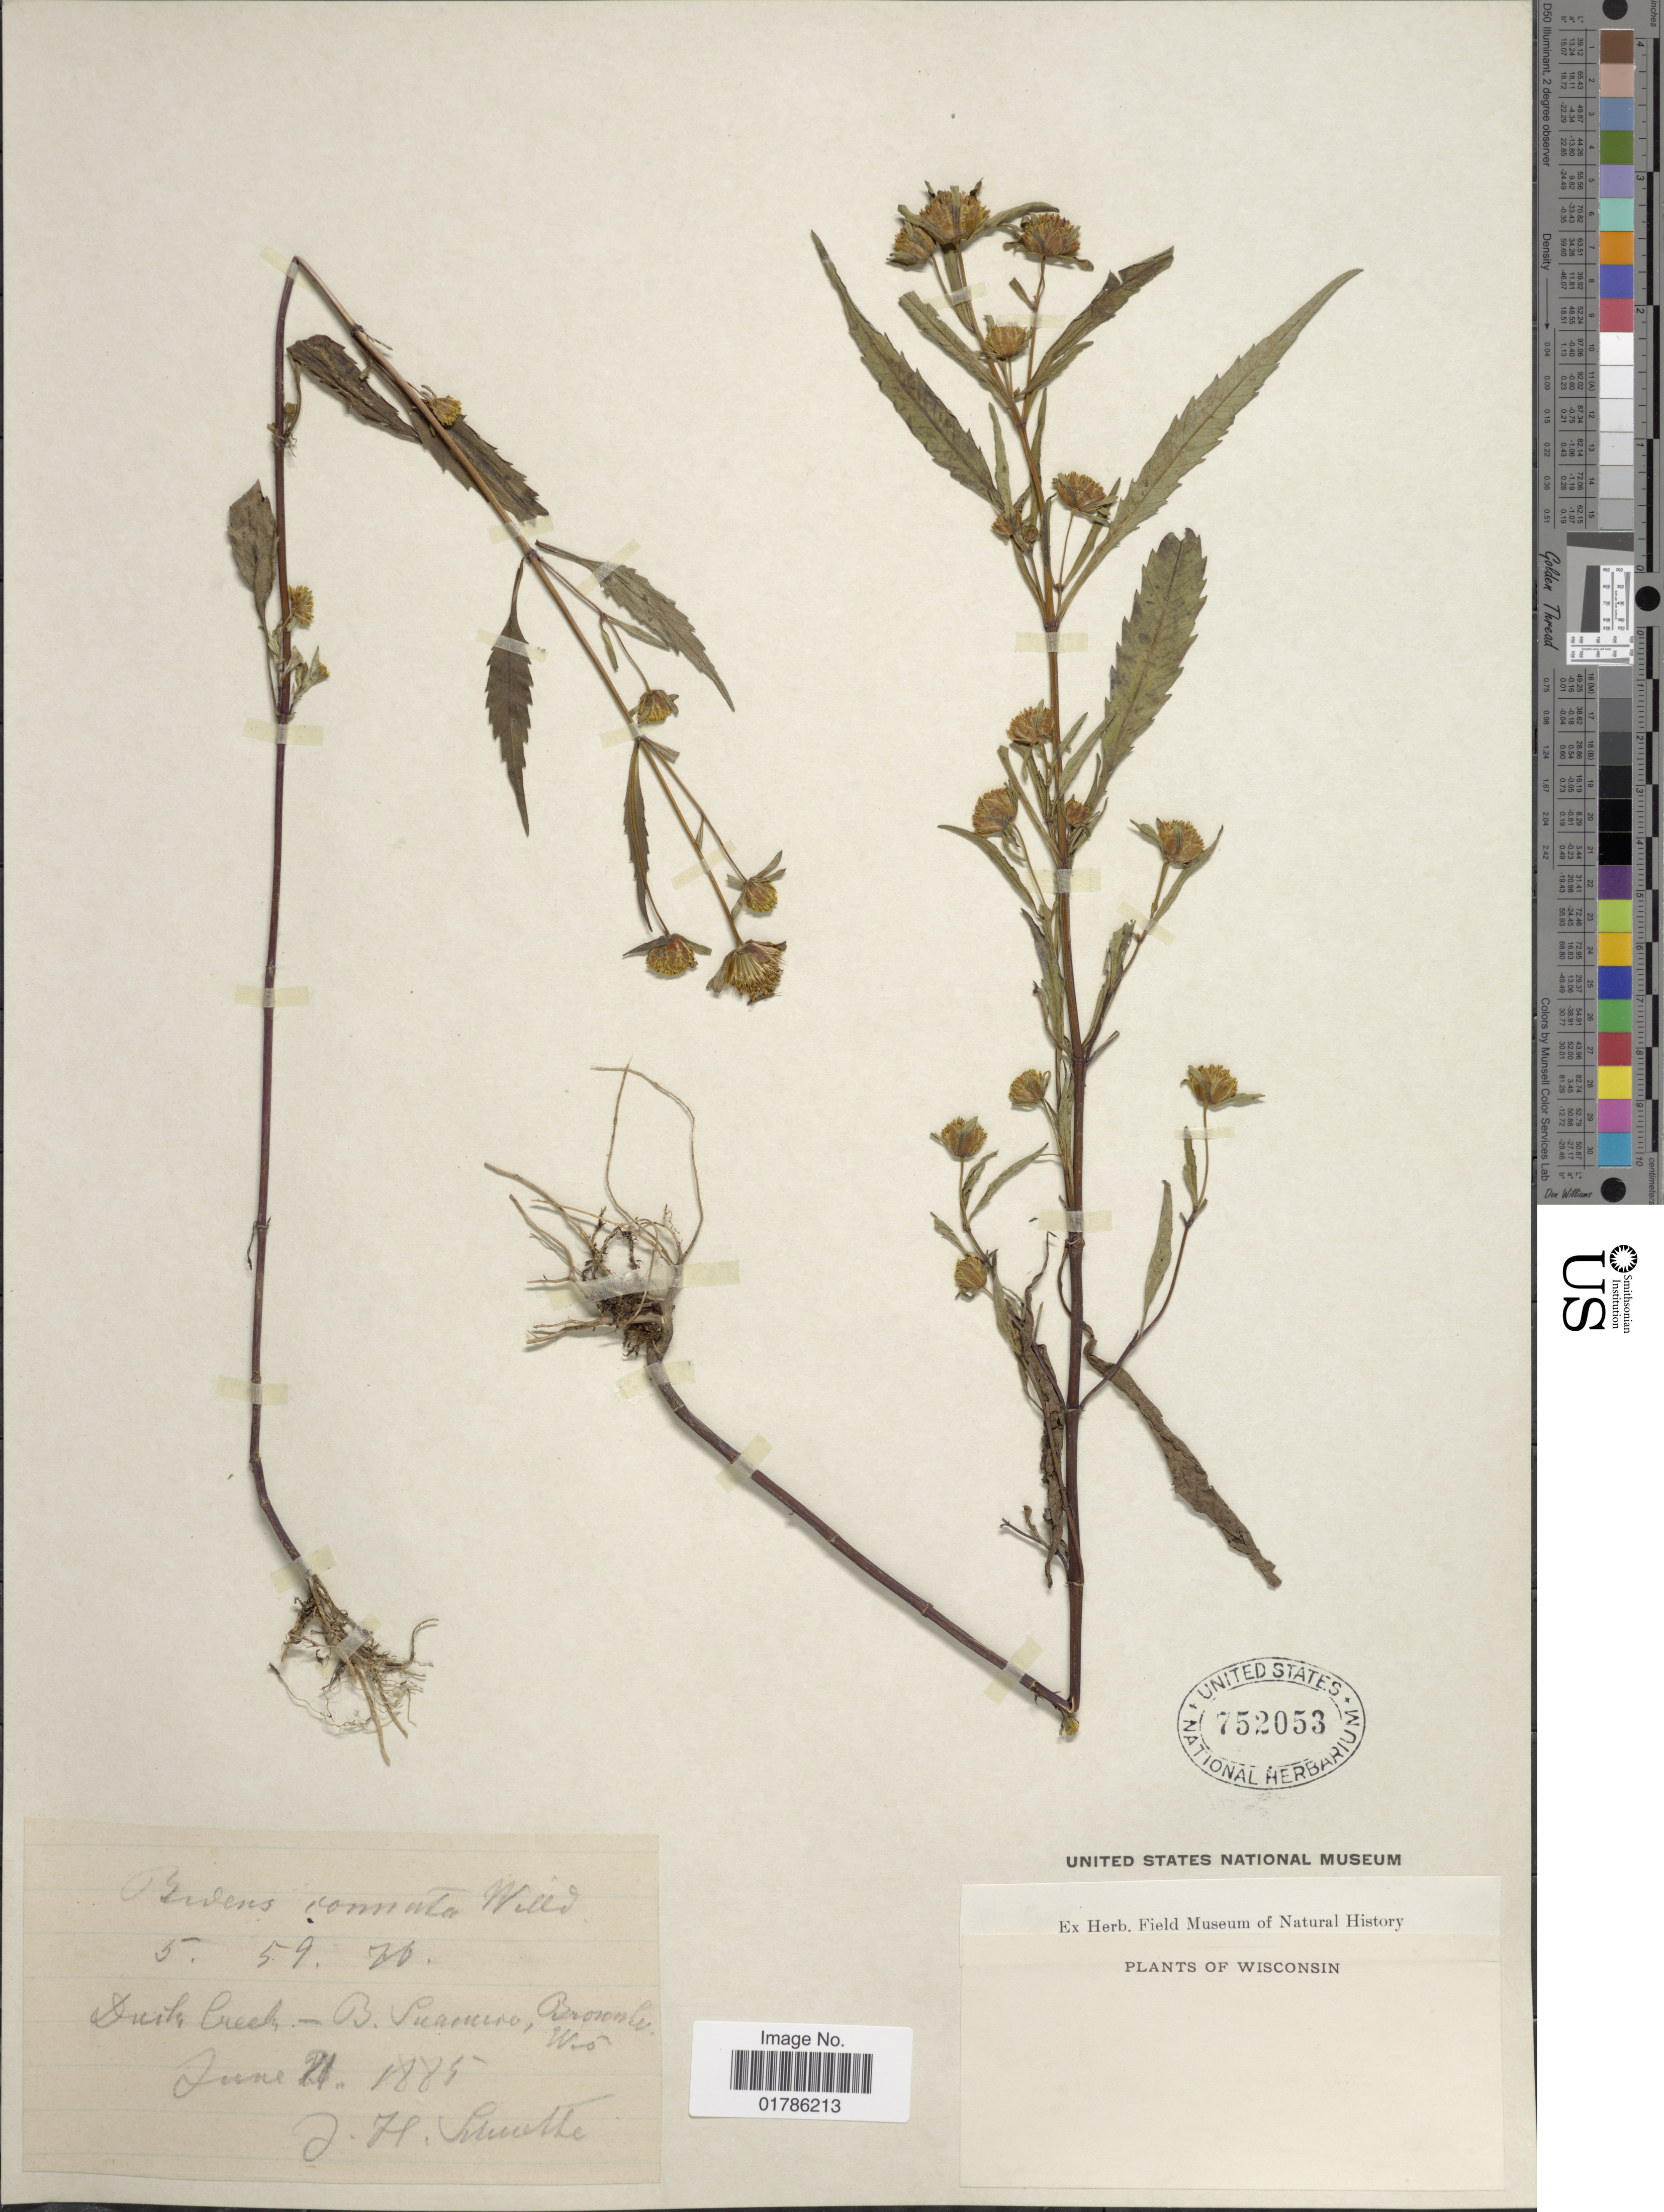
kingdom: Plantae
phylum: Tracheophyta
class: Magnoliopsida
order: Asterales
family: Asteraceae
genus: Bidens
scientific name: Bidens connata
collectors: J. Schutte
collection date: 1885-06-21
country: United States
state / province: Wisconsin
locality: Duck Creek, B. Suamico, Brown Co.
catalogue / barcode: US 752053